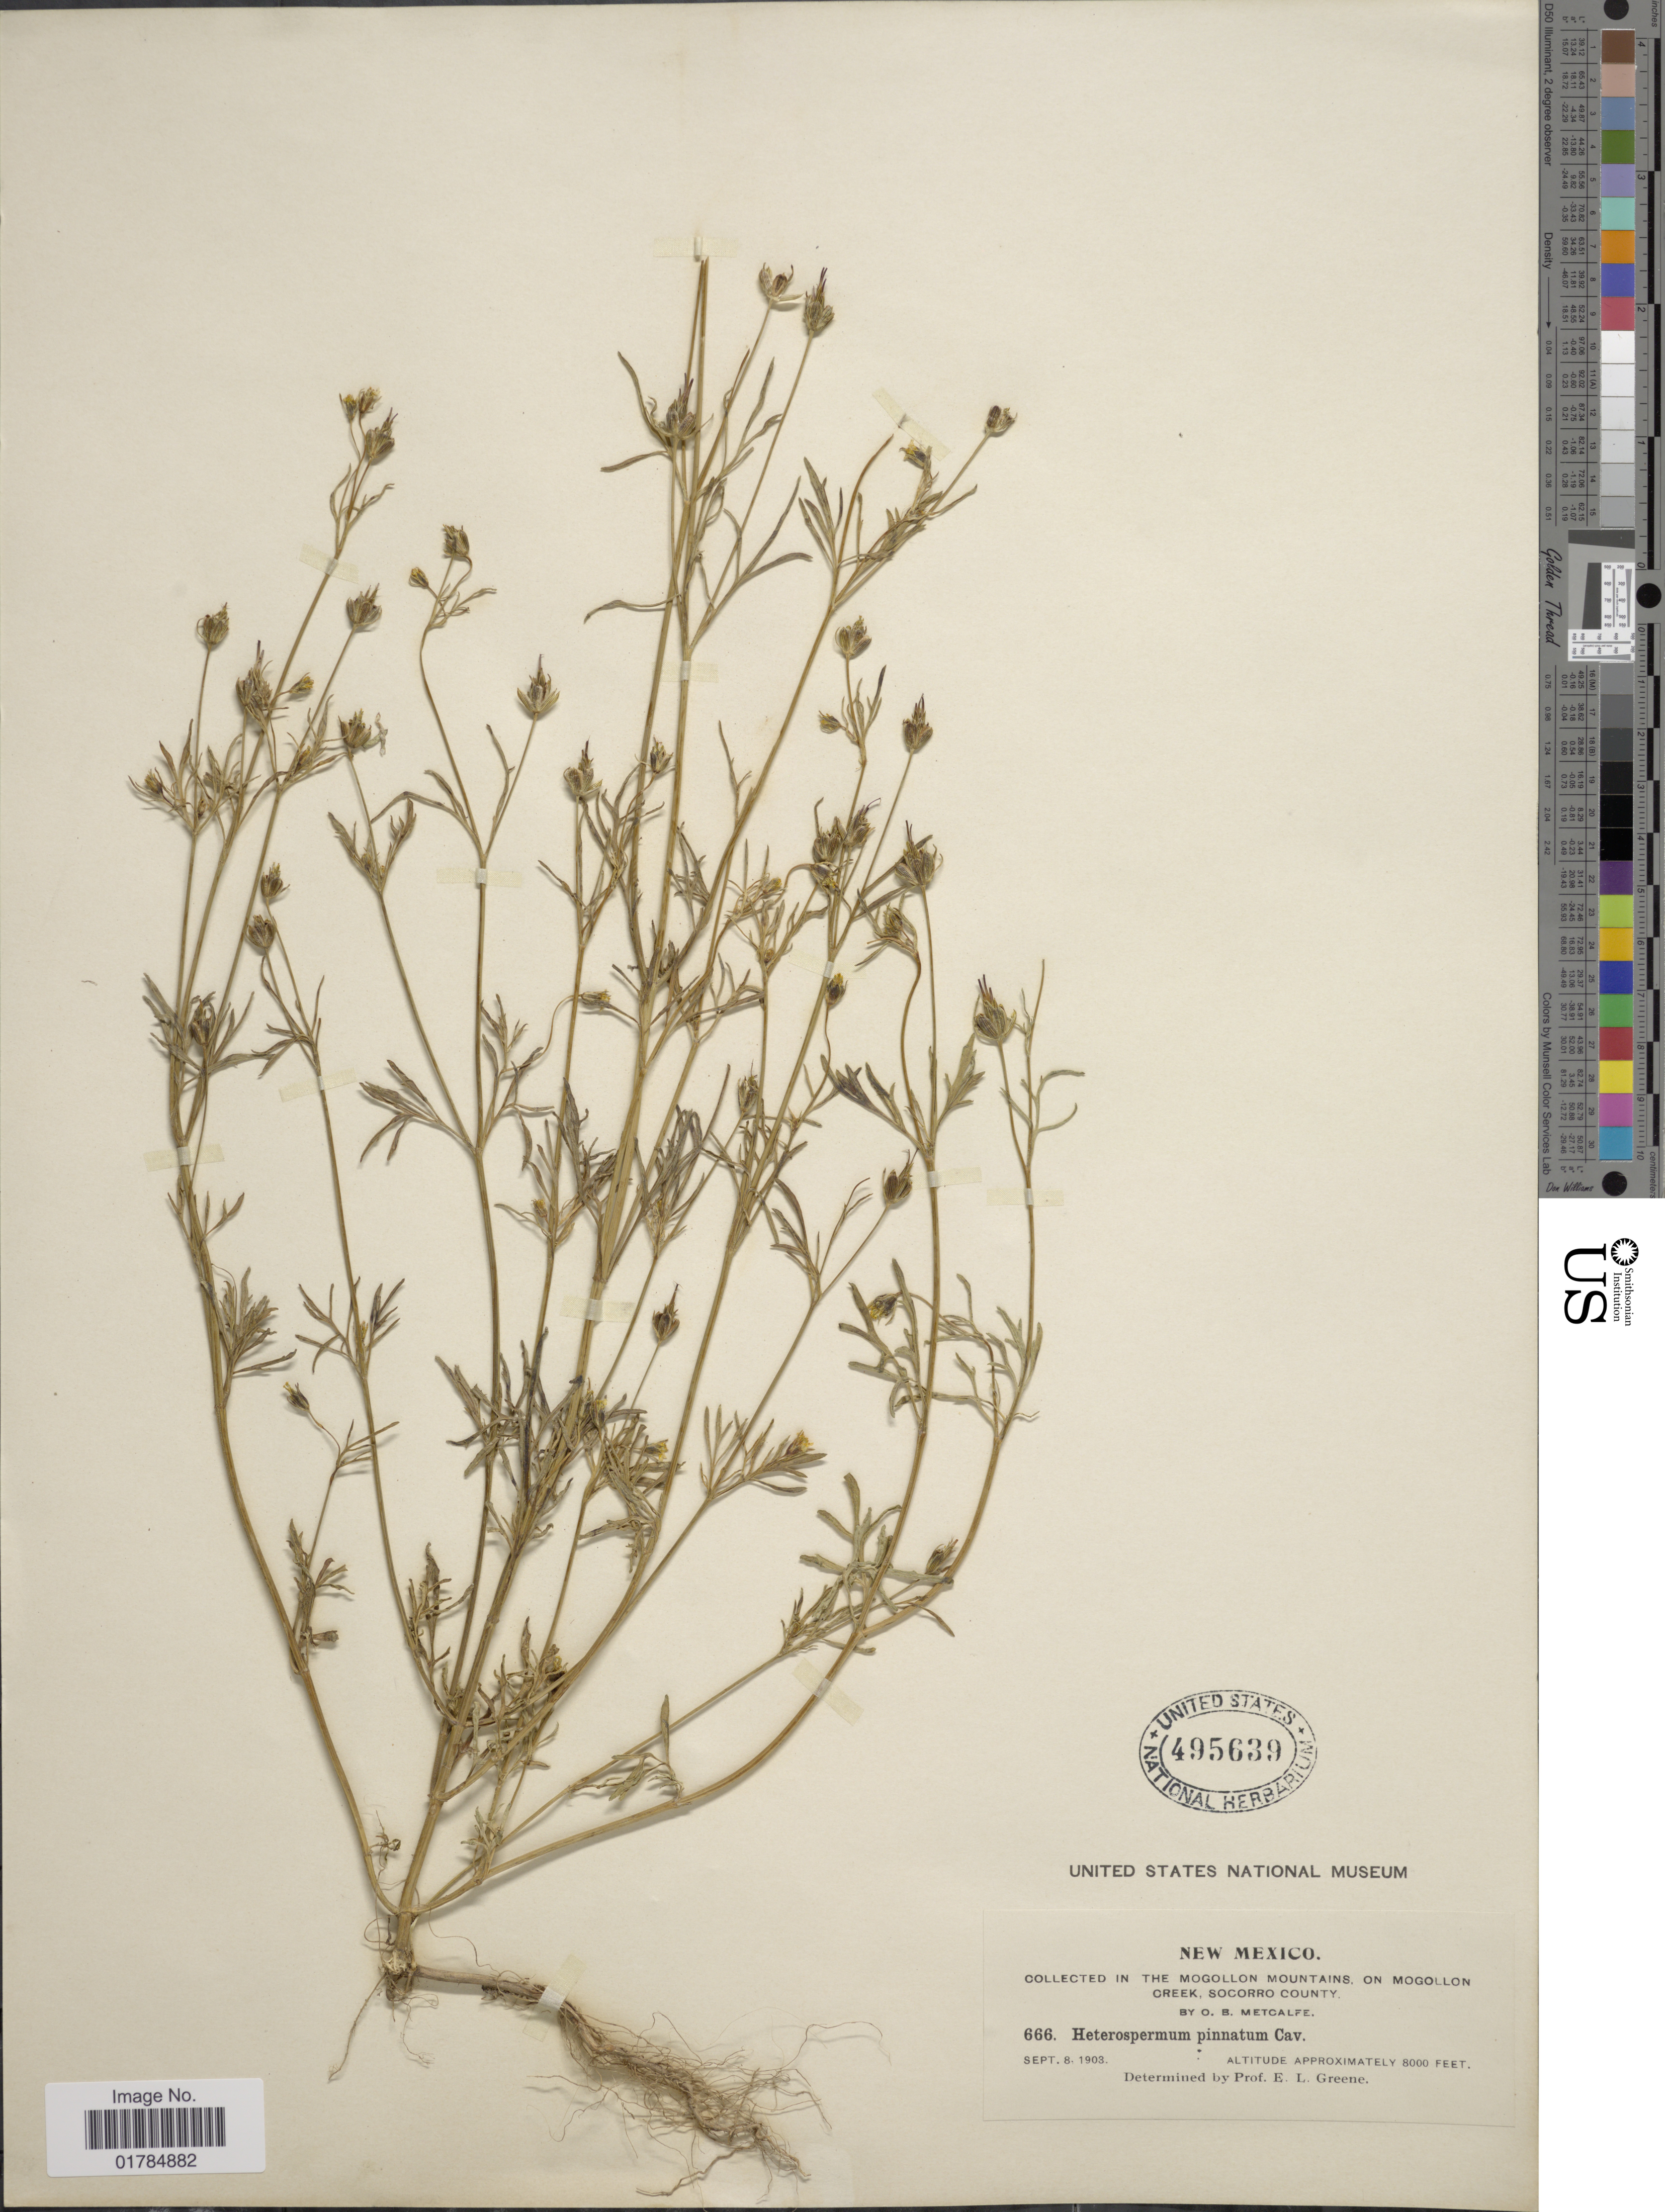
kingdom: Plantae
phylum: Tracheophyta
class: Magnoliopsida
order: Asterales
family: Asteraceae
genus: Heterosperma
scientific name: Heterosperma pinnatum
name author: Cav.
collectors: O. B. Metcalfe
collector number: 666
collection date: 1903-09-08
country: United States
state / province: New Mexico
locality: The Mogollon Mountains, On Mogollon Creek, Socorro County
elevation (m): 2438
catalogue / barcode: US 495639